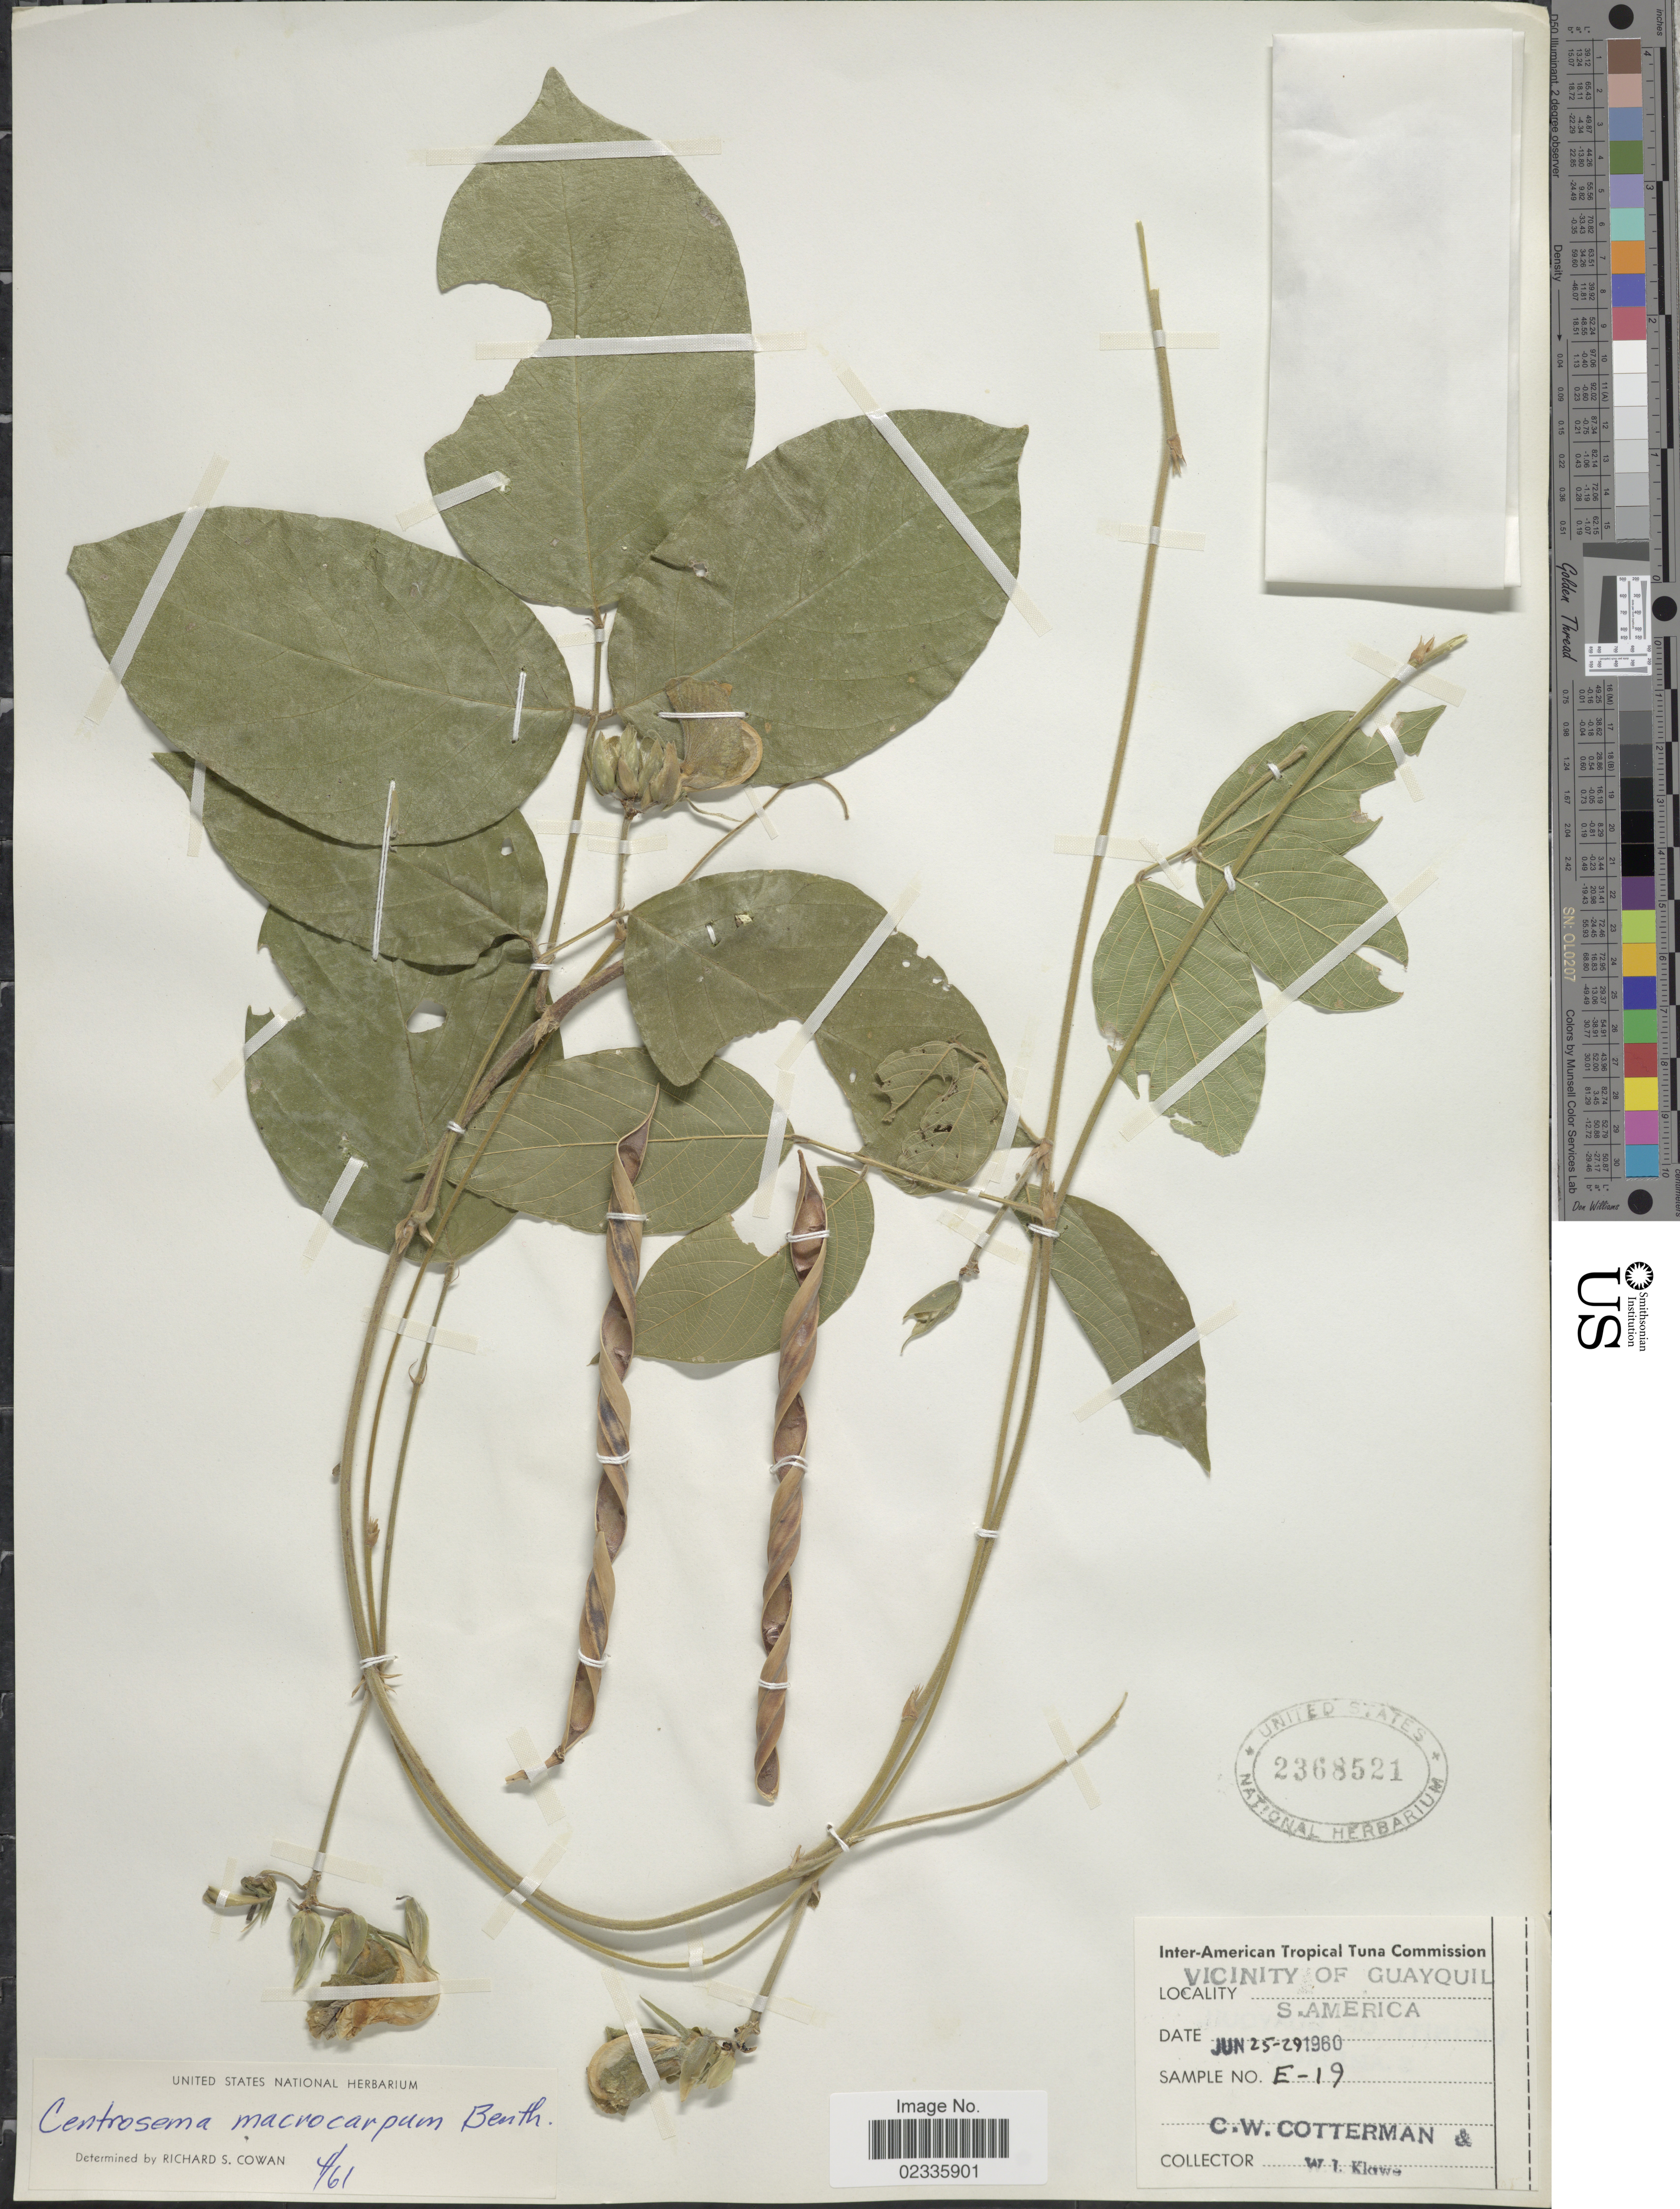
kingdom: Plantae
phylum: Tracheophyta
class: Magnoliopsida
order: Fabales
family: Fabaceae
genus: Centrosema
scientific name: Centrosema macrocarpum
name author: Benth.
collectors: C. Cotterman & W. Klawa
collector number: E-19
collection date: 1960-06-25/1960-06-29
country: Ecuador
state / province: Guayas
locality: Vicinity of Guayaquil. S. America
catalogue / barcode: US 2368521